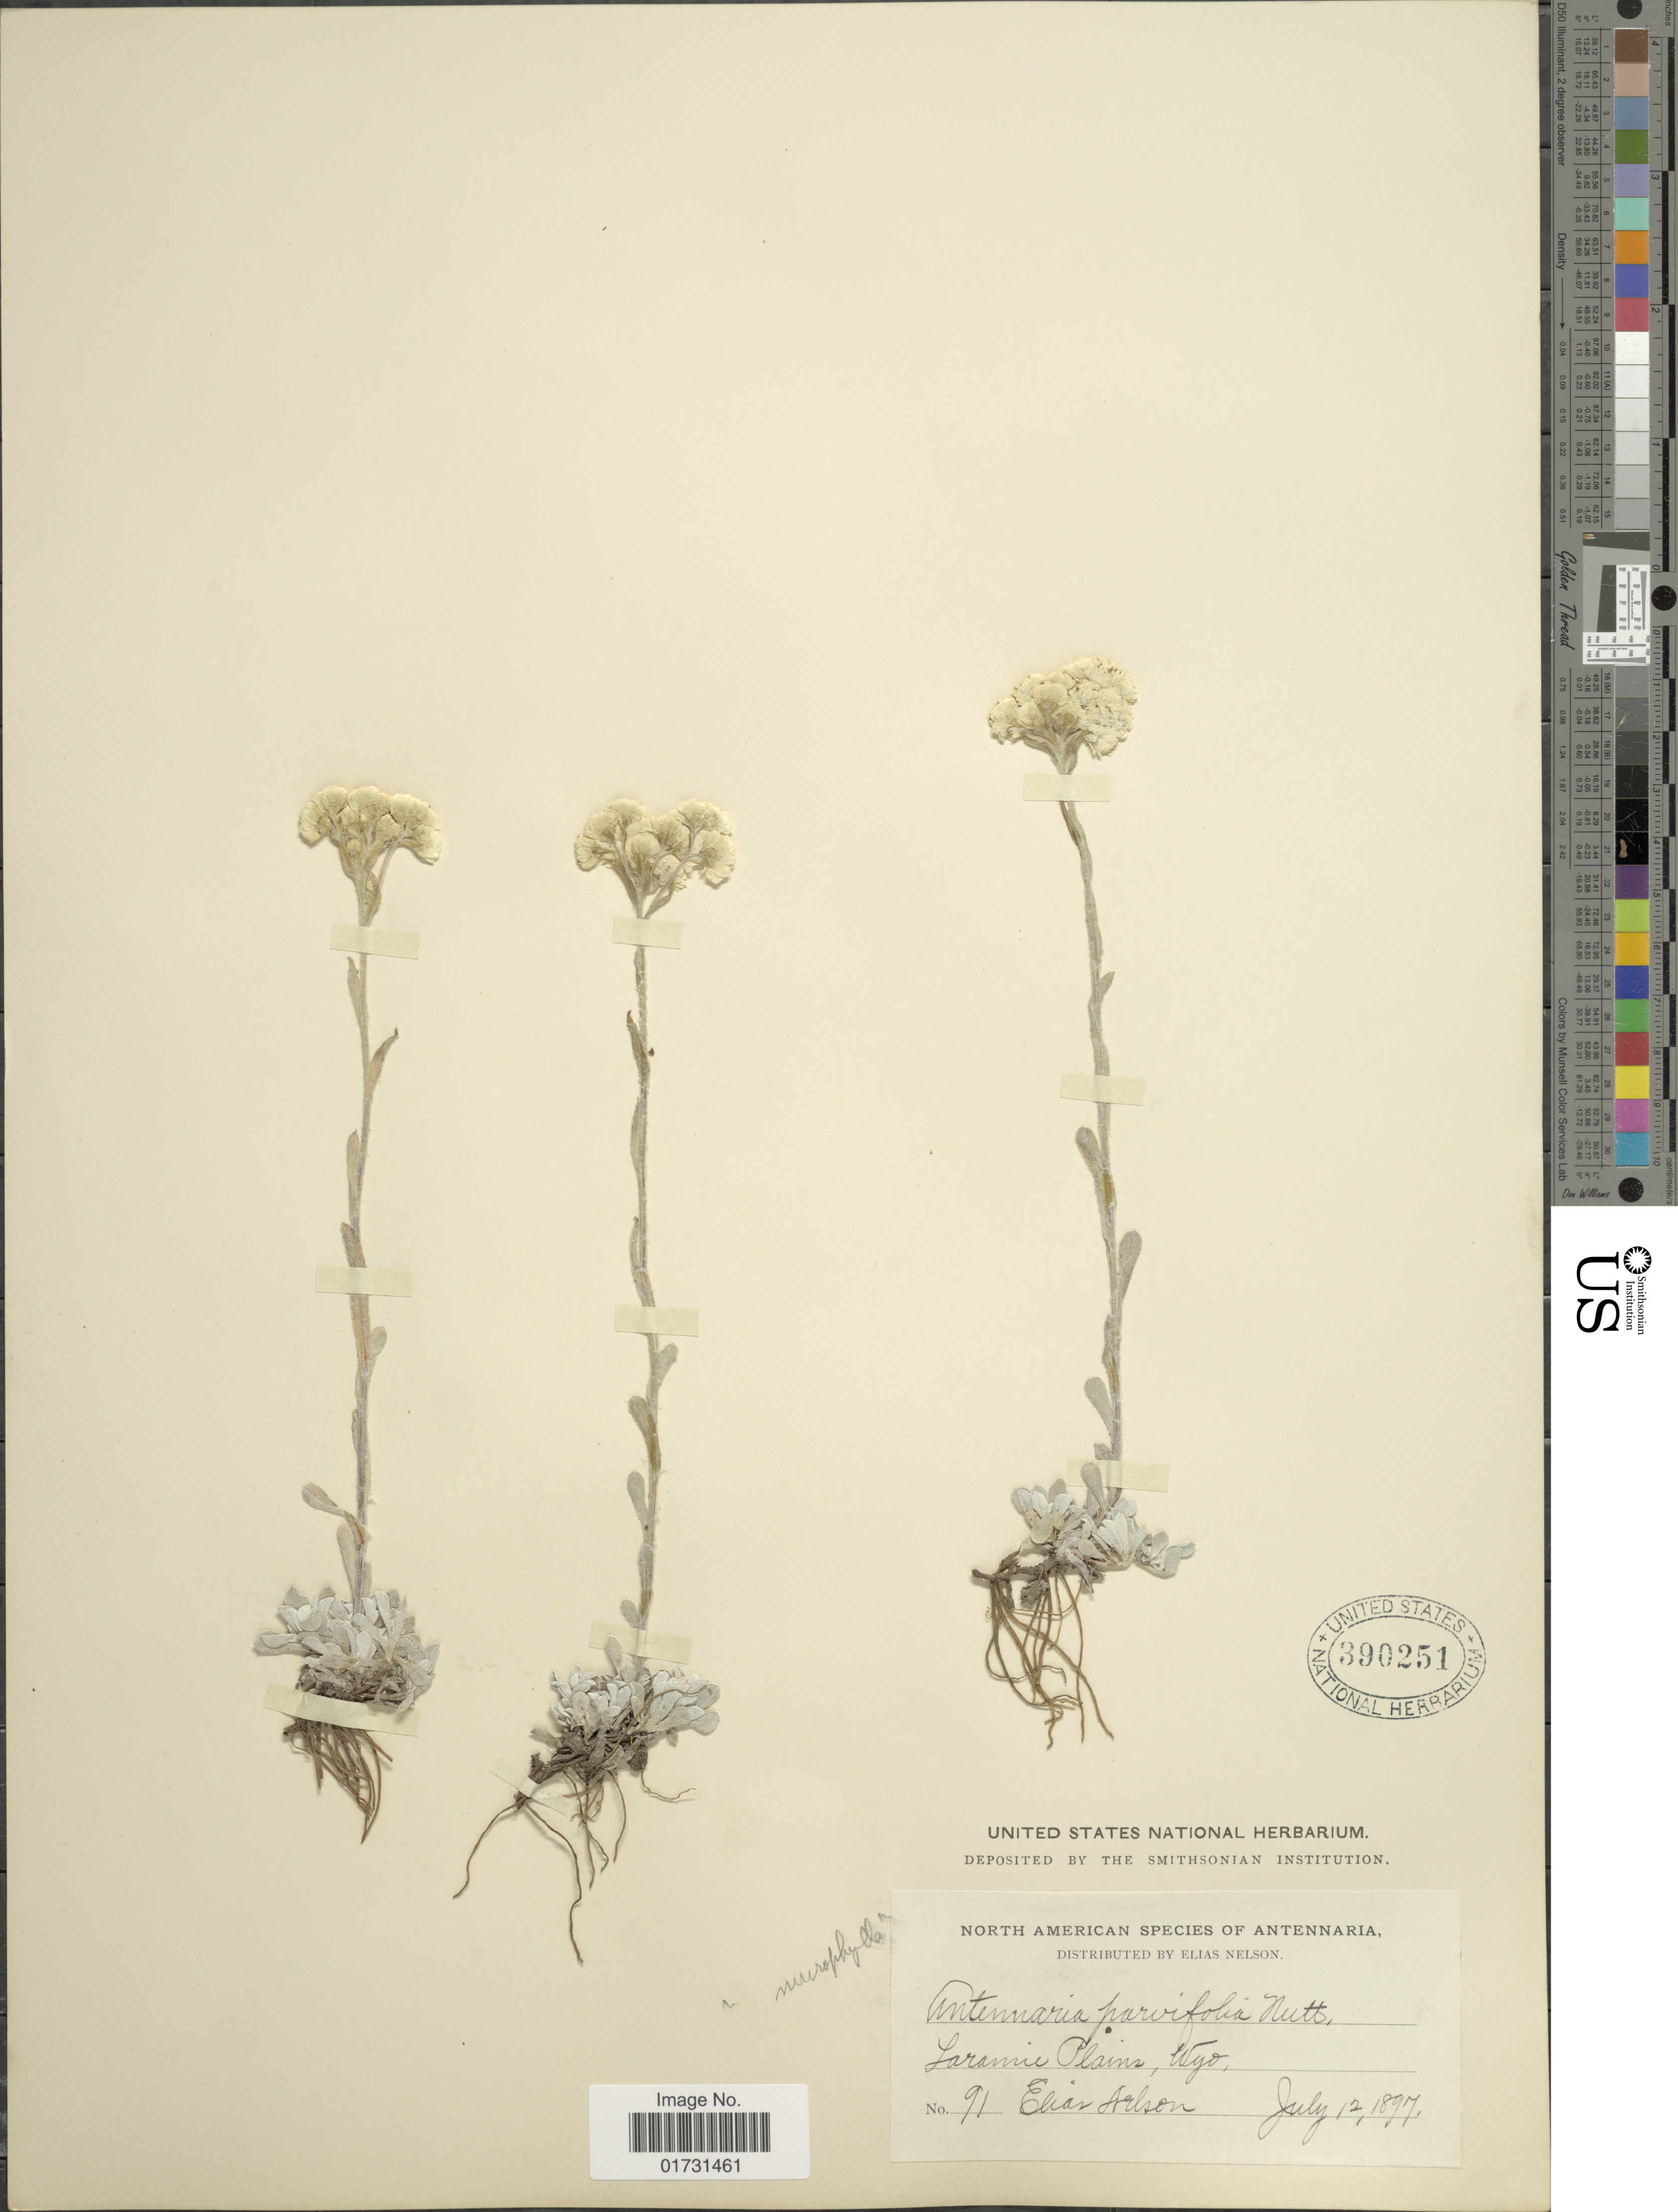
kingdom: Plantae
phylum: Tracheophyta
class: Magnoliopsida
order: Asterales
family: Asteraceae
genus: Antennaria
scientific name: Antennaria microphylla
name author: Rydb.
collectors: E. Nelson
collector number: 91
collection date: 1897-07-12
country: United States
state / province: Wyoming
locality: Laramie Plains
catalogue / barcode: US 390251